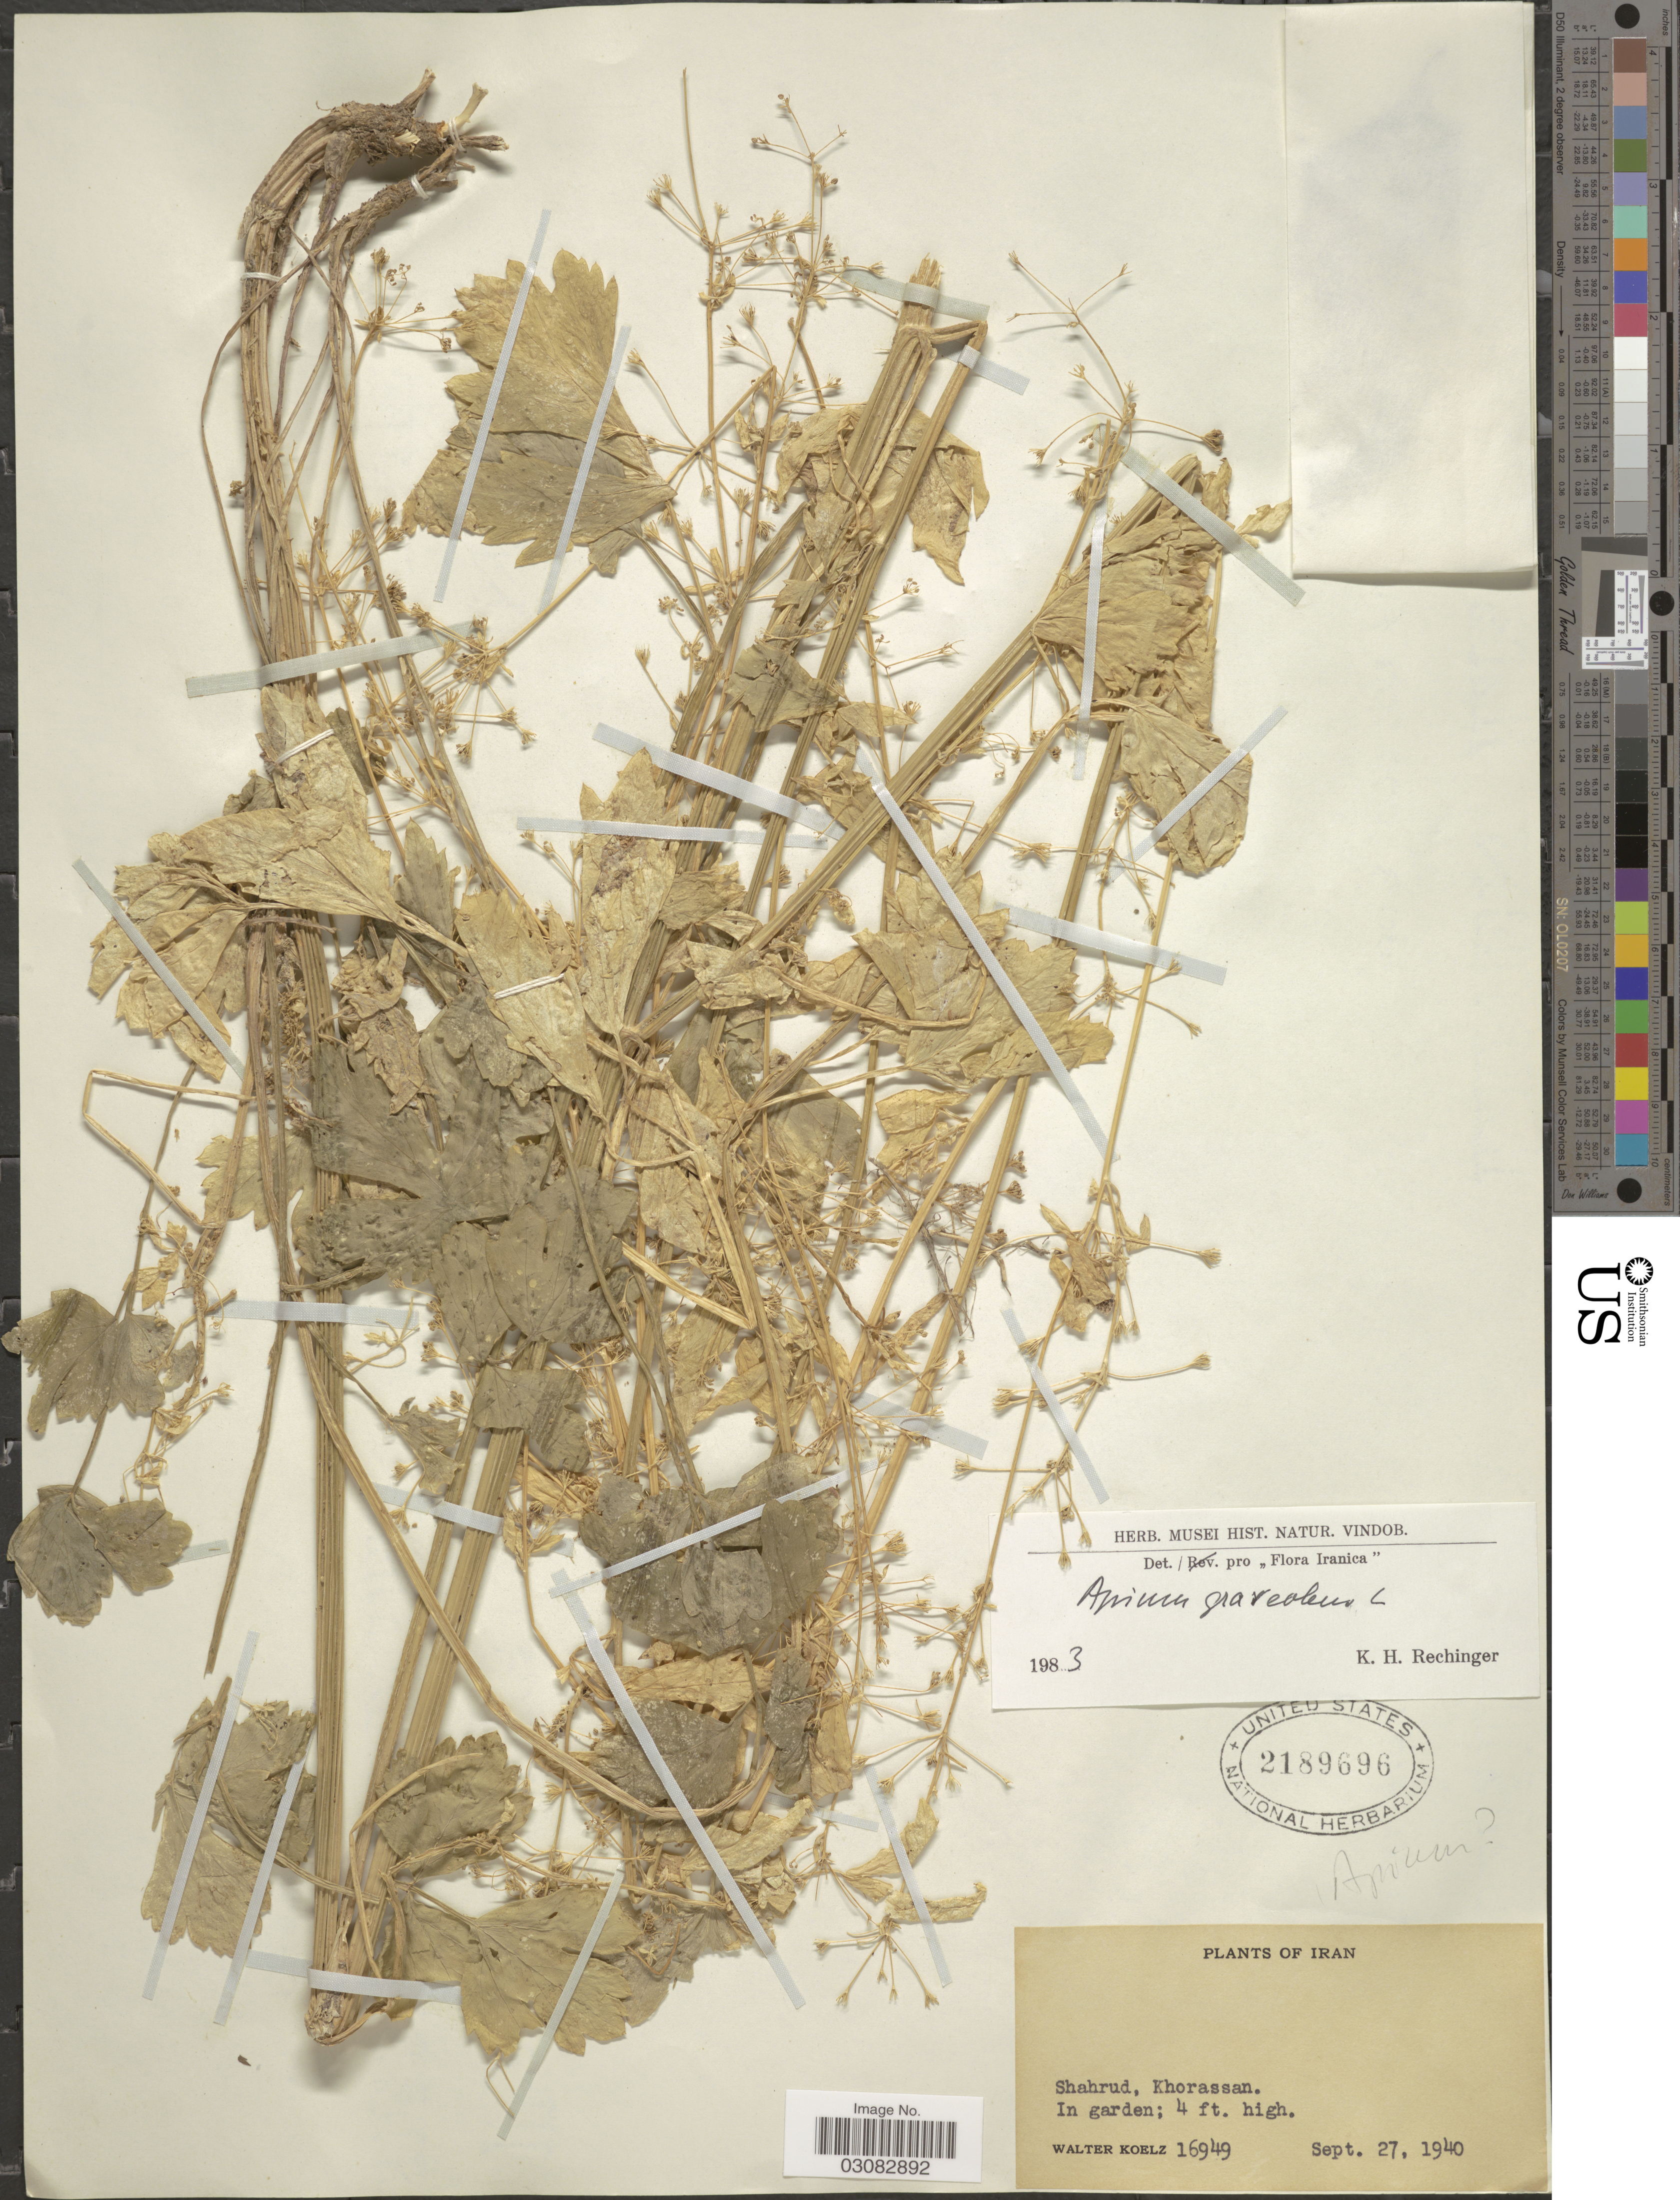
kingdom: Plantae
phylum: Tracheophyta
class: Magnoliopsida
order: Apiales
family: Apiaceae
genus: Apium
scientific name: Apium graveolens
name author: L.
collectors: W. N. Koelz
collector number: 16949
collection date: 1940-09-27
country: Iran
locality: Shahrud, Khorassan.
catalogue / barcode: US 2189696